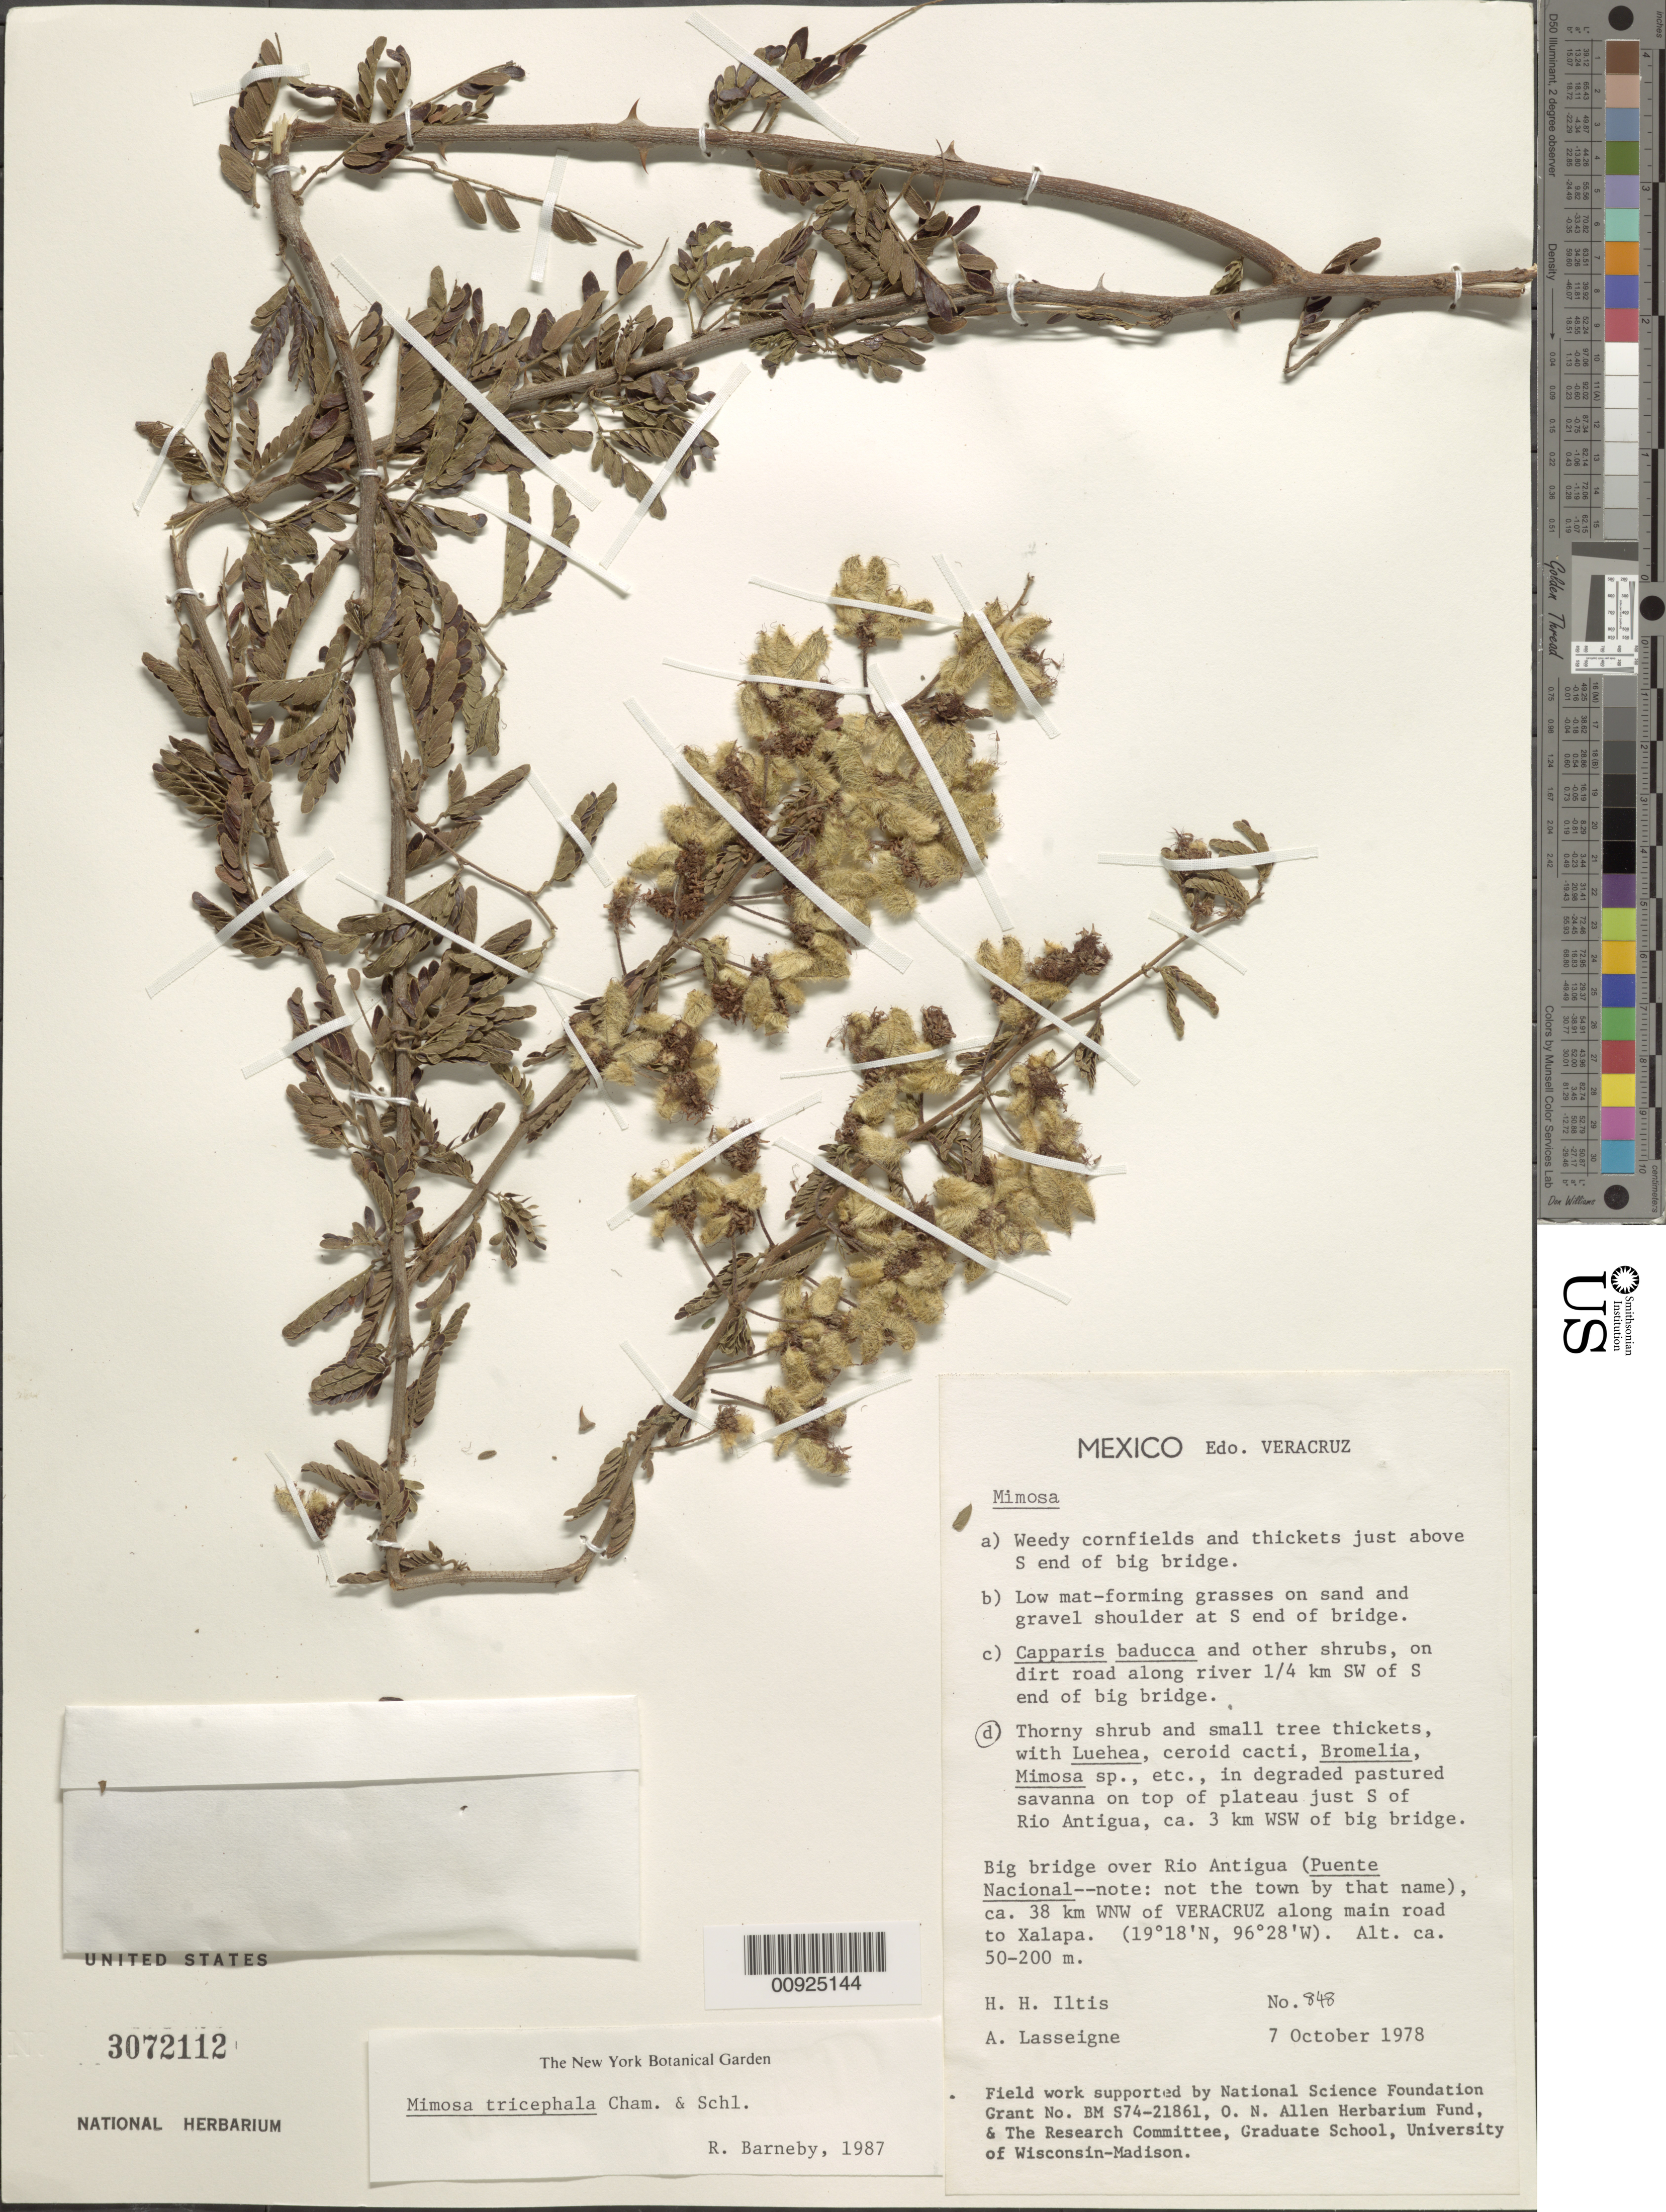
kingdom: Plantae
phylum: Tracheophyta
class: Magnoliopsida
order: Fabales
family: Fabaceae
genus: Mimosa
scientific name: Mimosa tricephala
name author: Schltdl. & Cham.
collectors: H. H. Iltis & A. Lasseigne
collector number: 848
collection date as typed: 07 Oct 1978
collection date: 1978-10-07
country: Mexico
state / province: Veracruz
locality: On top of plateau just S of Río Antigua, ca. 3 km WSW of big bridge. Big bridge over Río Antigua (Puente Nacional -- note: not the town by that name), ca. 38 km WNW of Veracruz along main road to Xalapa.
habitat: Thorny shrub and small tree thickets with Luehea, ceroid cacti, Bromelia, Mimosa sp., etc., in degraded pastured savanna on top of plateau.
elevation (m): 200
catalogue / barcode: US 3072112